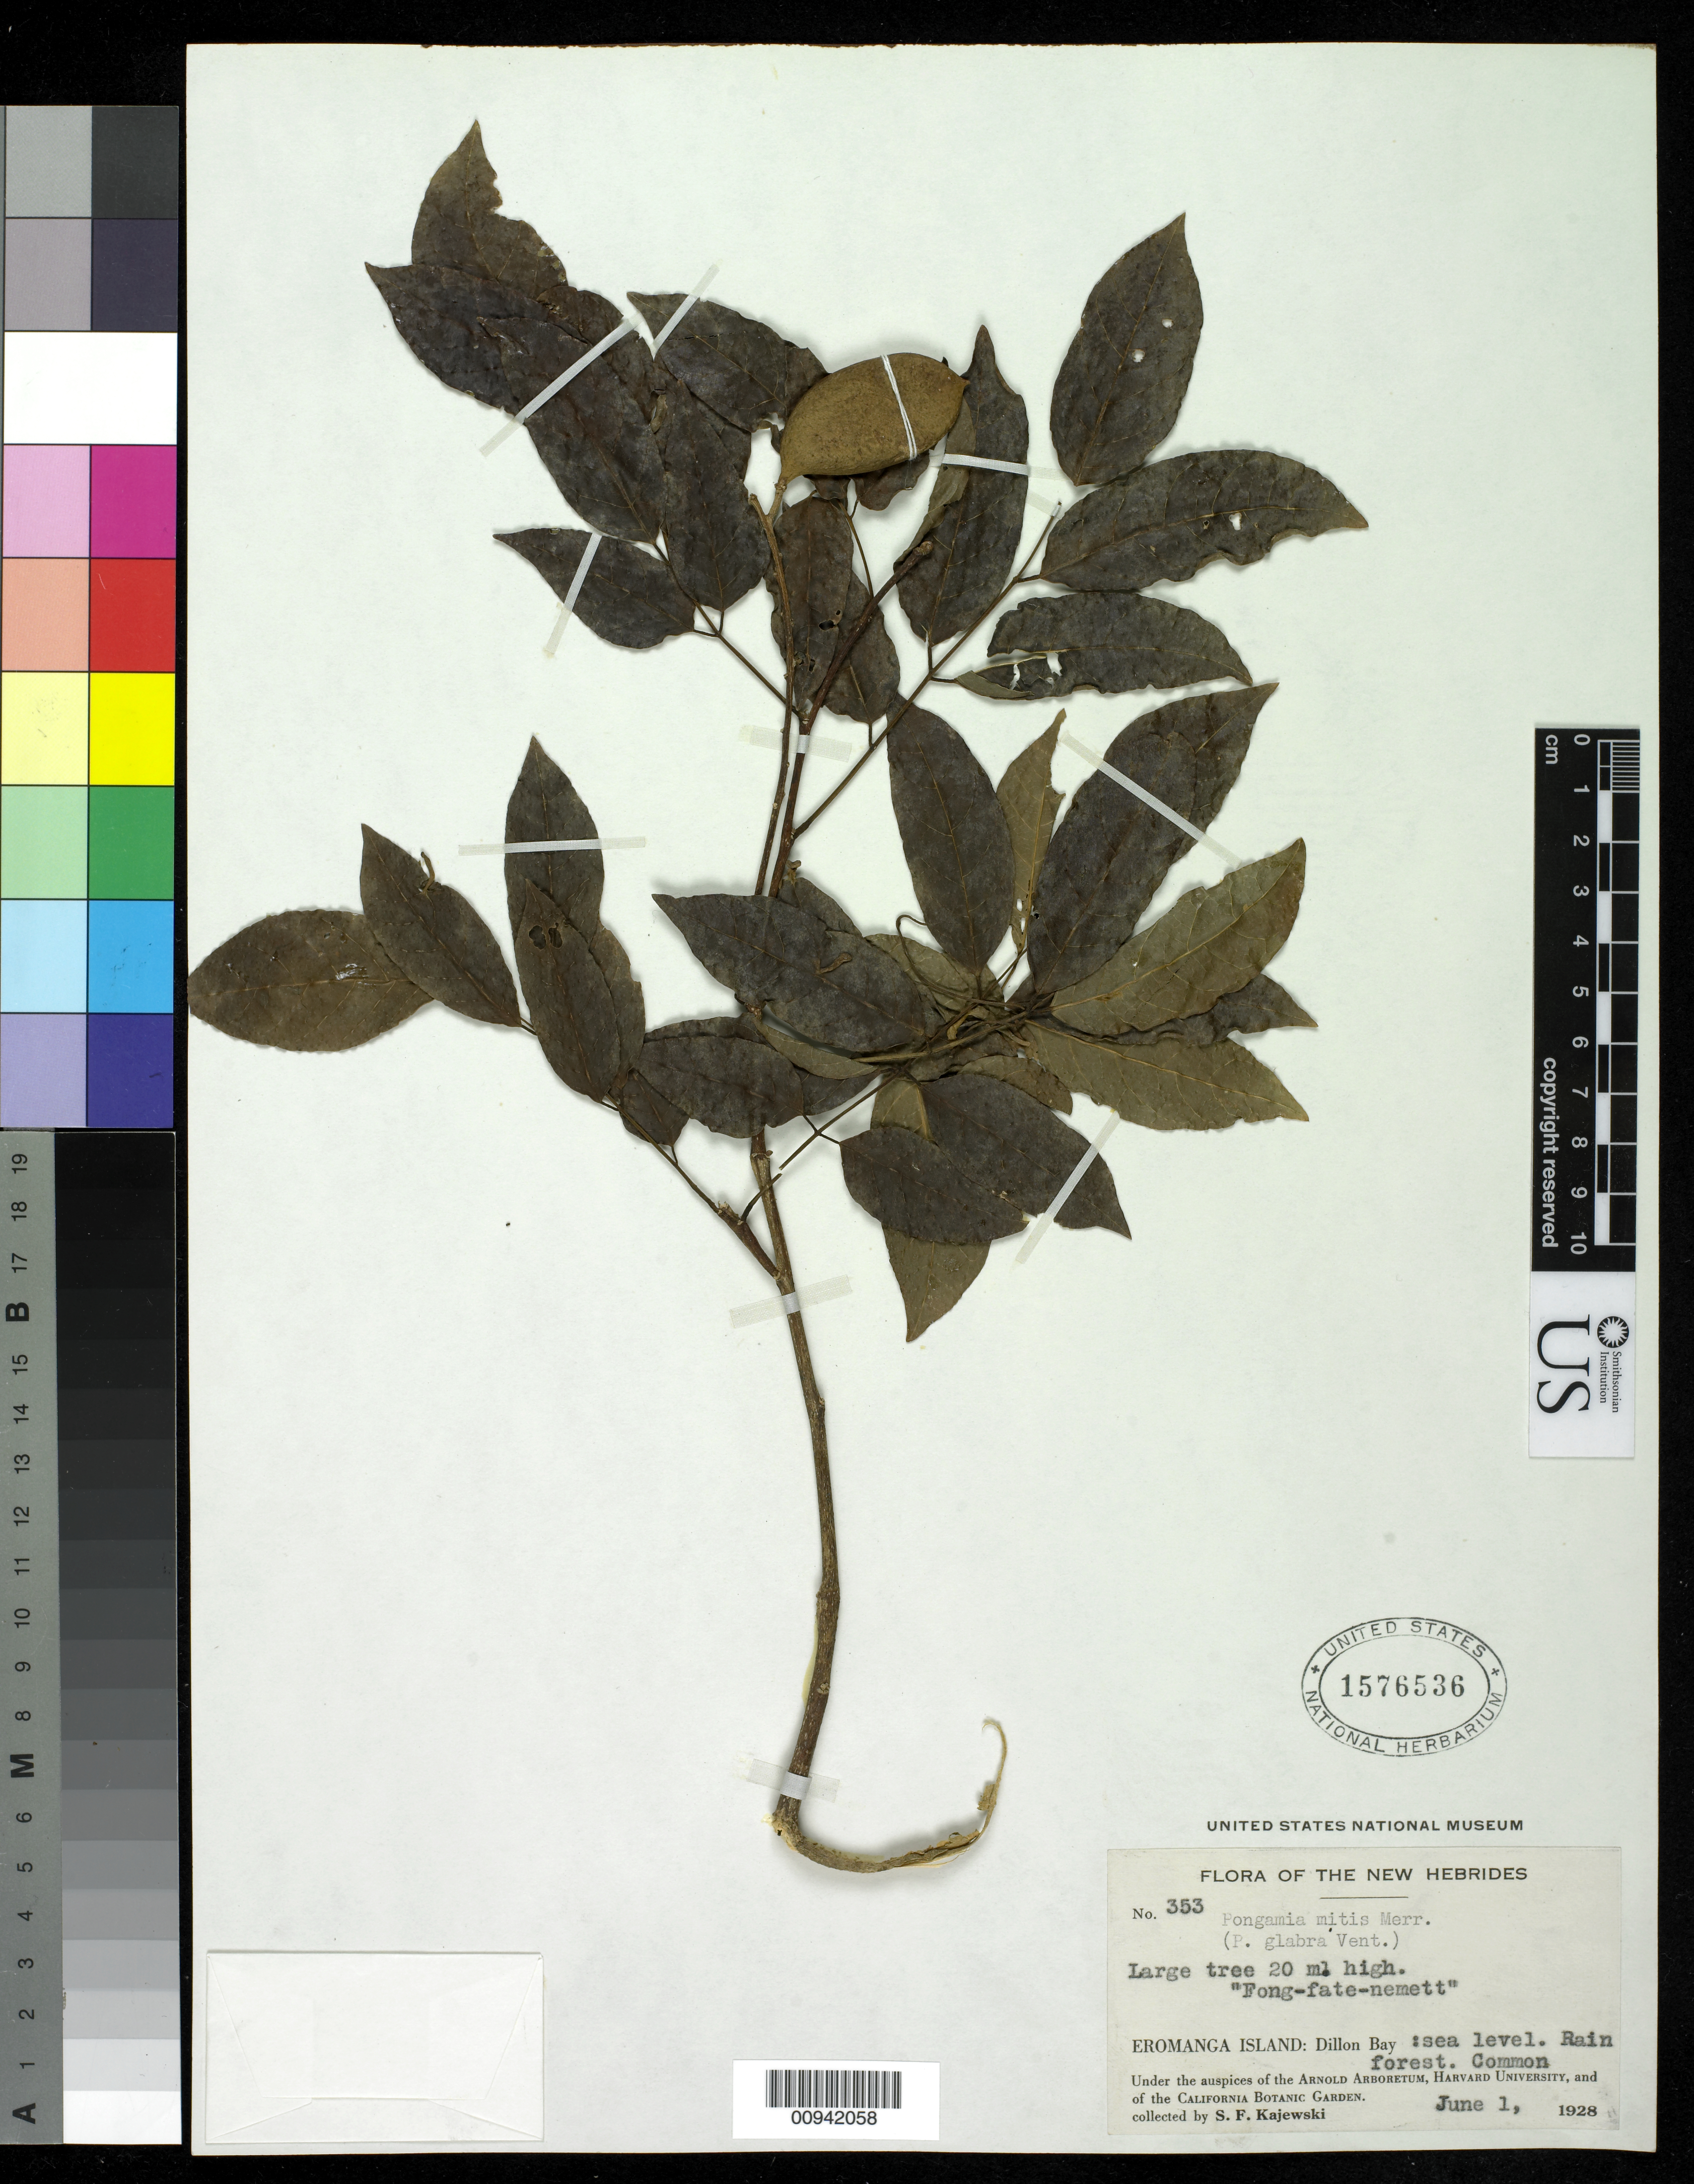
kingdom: Plantae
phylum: Tracheophyta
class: Magnoliopsida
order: Fabales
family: Fabaceae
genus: Millettia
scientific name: Millettia pinnata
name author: (L.) Panigrahi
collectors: S. Kajewski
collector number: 353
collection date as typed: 01 Jun 1928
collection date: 1928-06-01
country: Vanuatu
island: Erromango [Eromanga]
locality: Dillon Bay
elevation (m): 0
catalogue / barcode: US 1576536